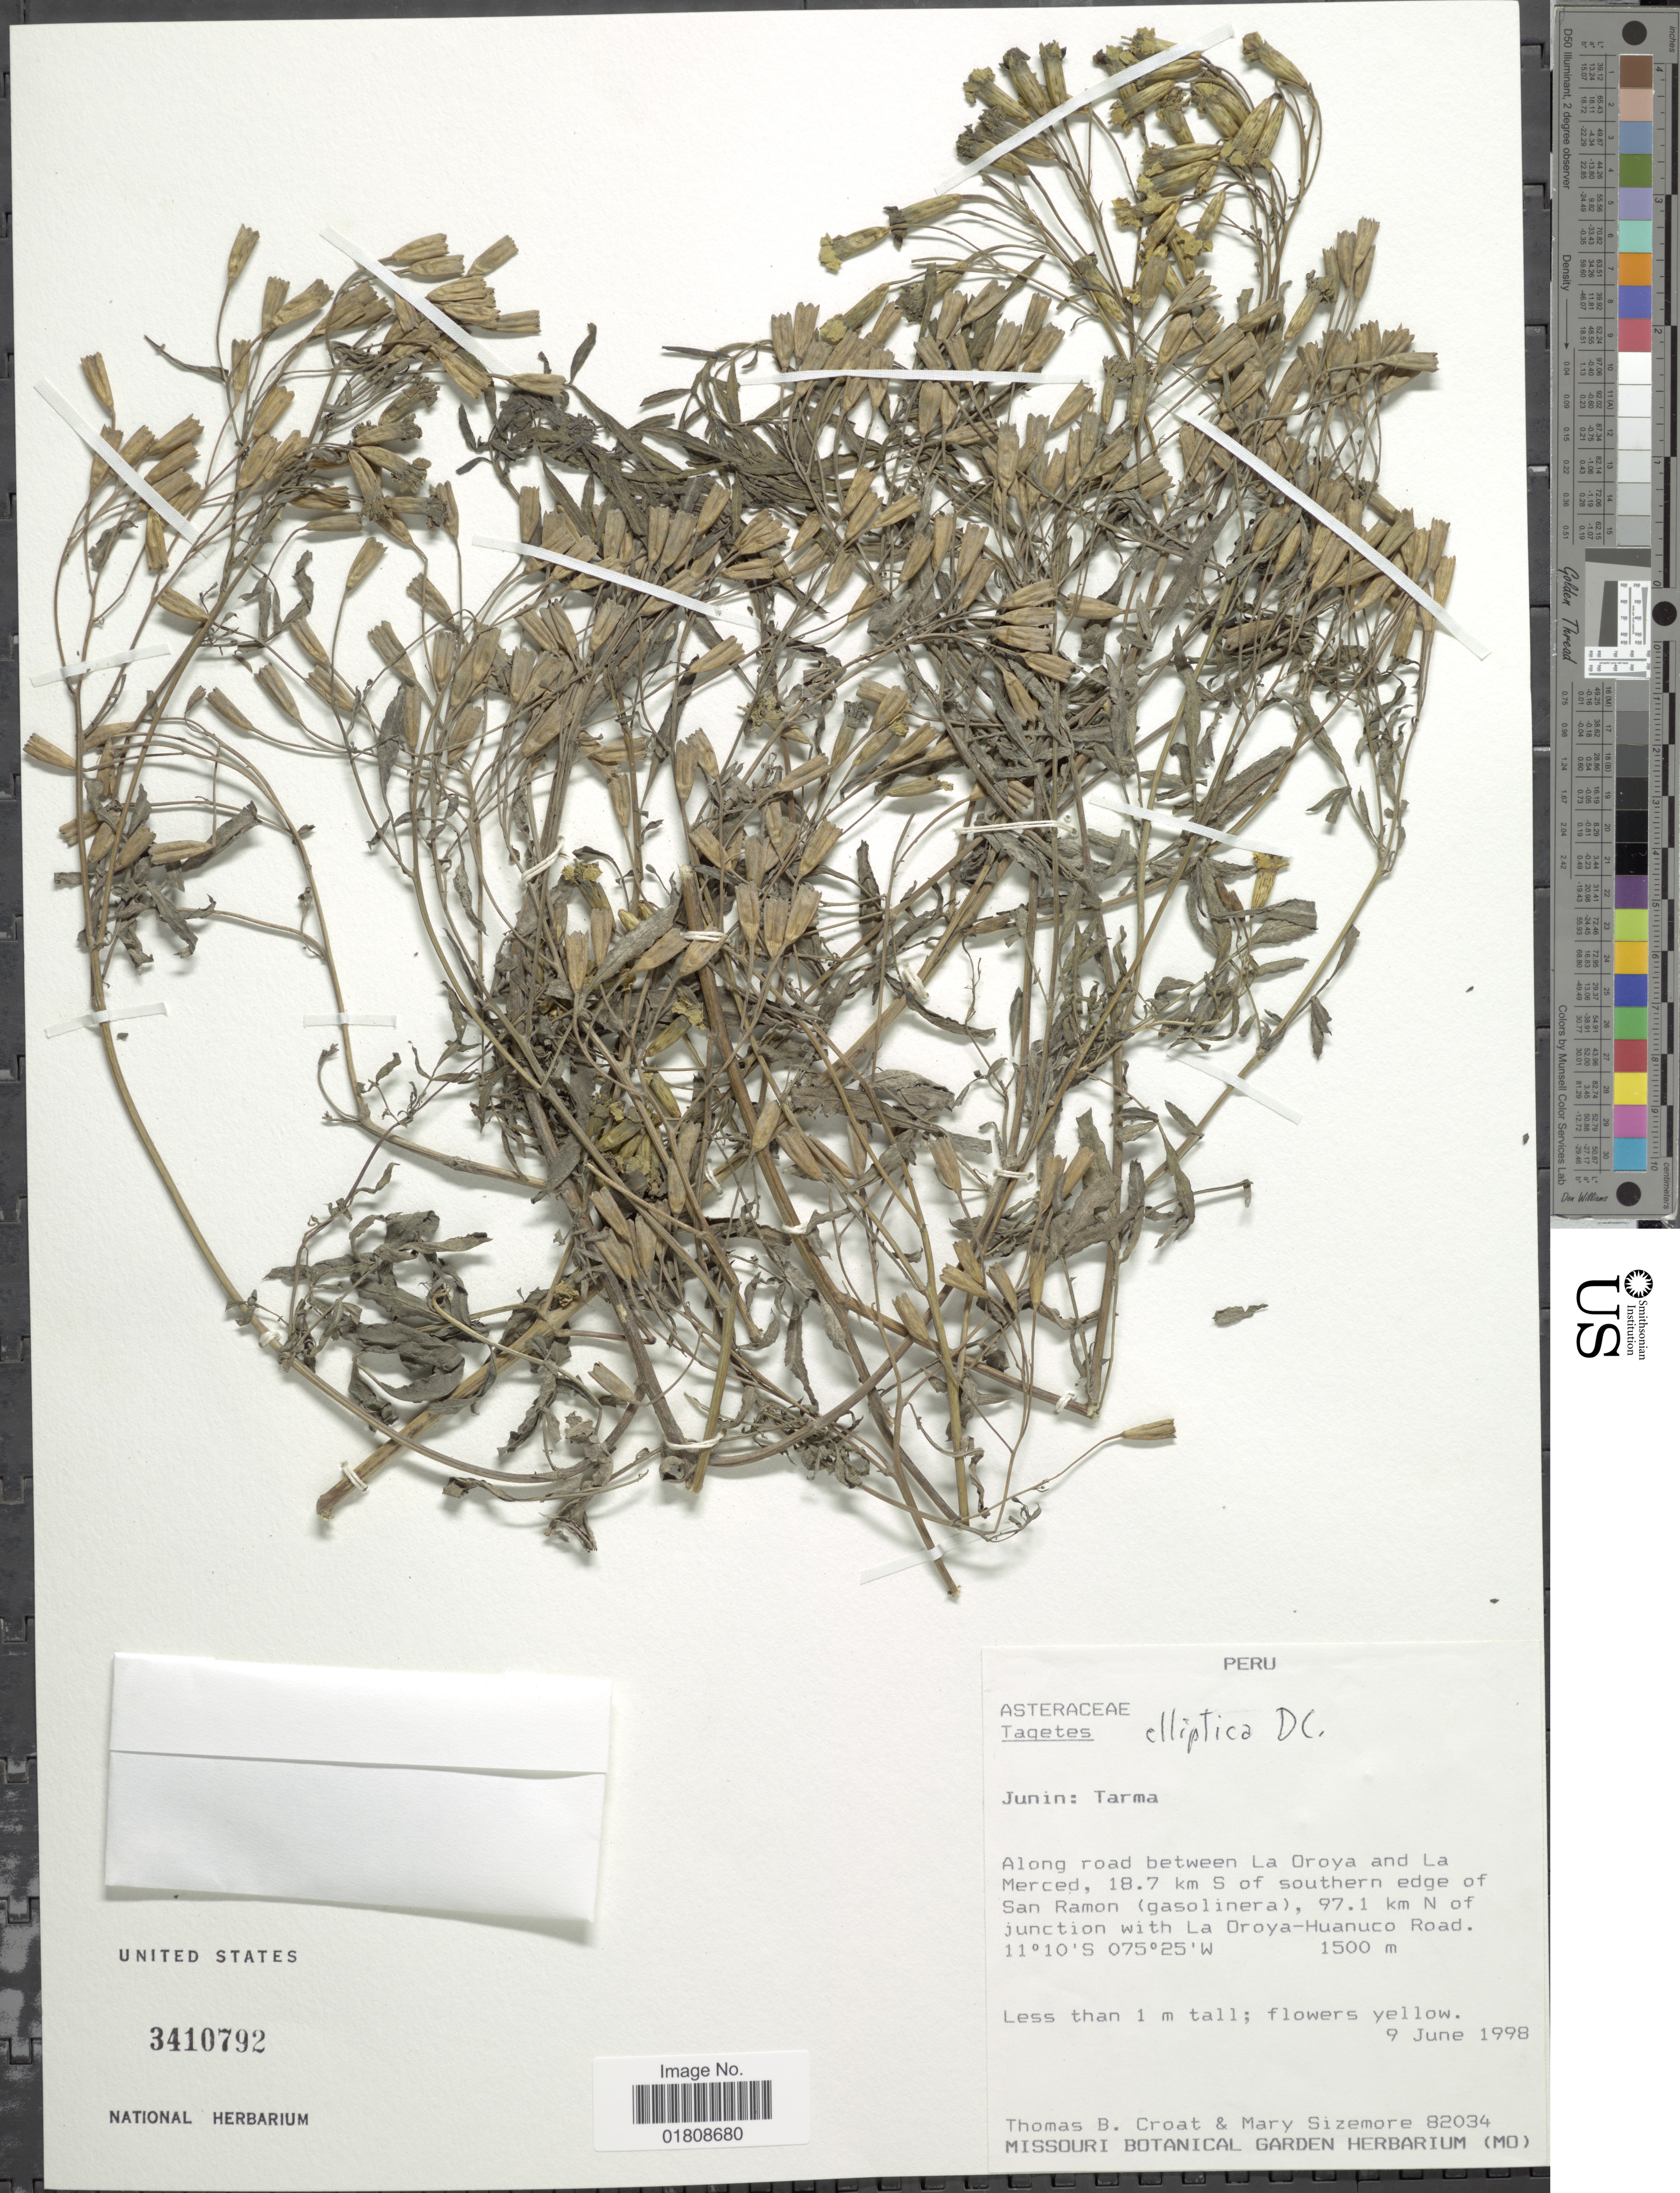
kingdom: Plantae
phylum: Tracheophyta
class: Magnoliopsida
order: Asterales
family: Asteraceae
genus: Tagetes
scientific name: Tagetes elliptica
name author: Sm. in Rees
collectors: T. B. Croat & M. Sizemore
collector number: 82034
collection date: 1998-06-09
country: Peru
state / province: Junín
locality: Tarma, along road between La Oroya and La Merced, 18.7 km S of southern edge of San Ramon (gasolinera), 97.1 km N of junction with La Oroya-Huanuco Road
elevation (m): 1500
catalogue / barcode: US 3410792